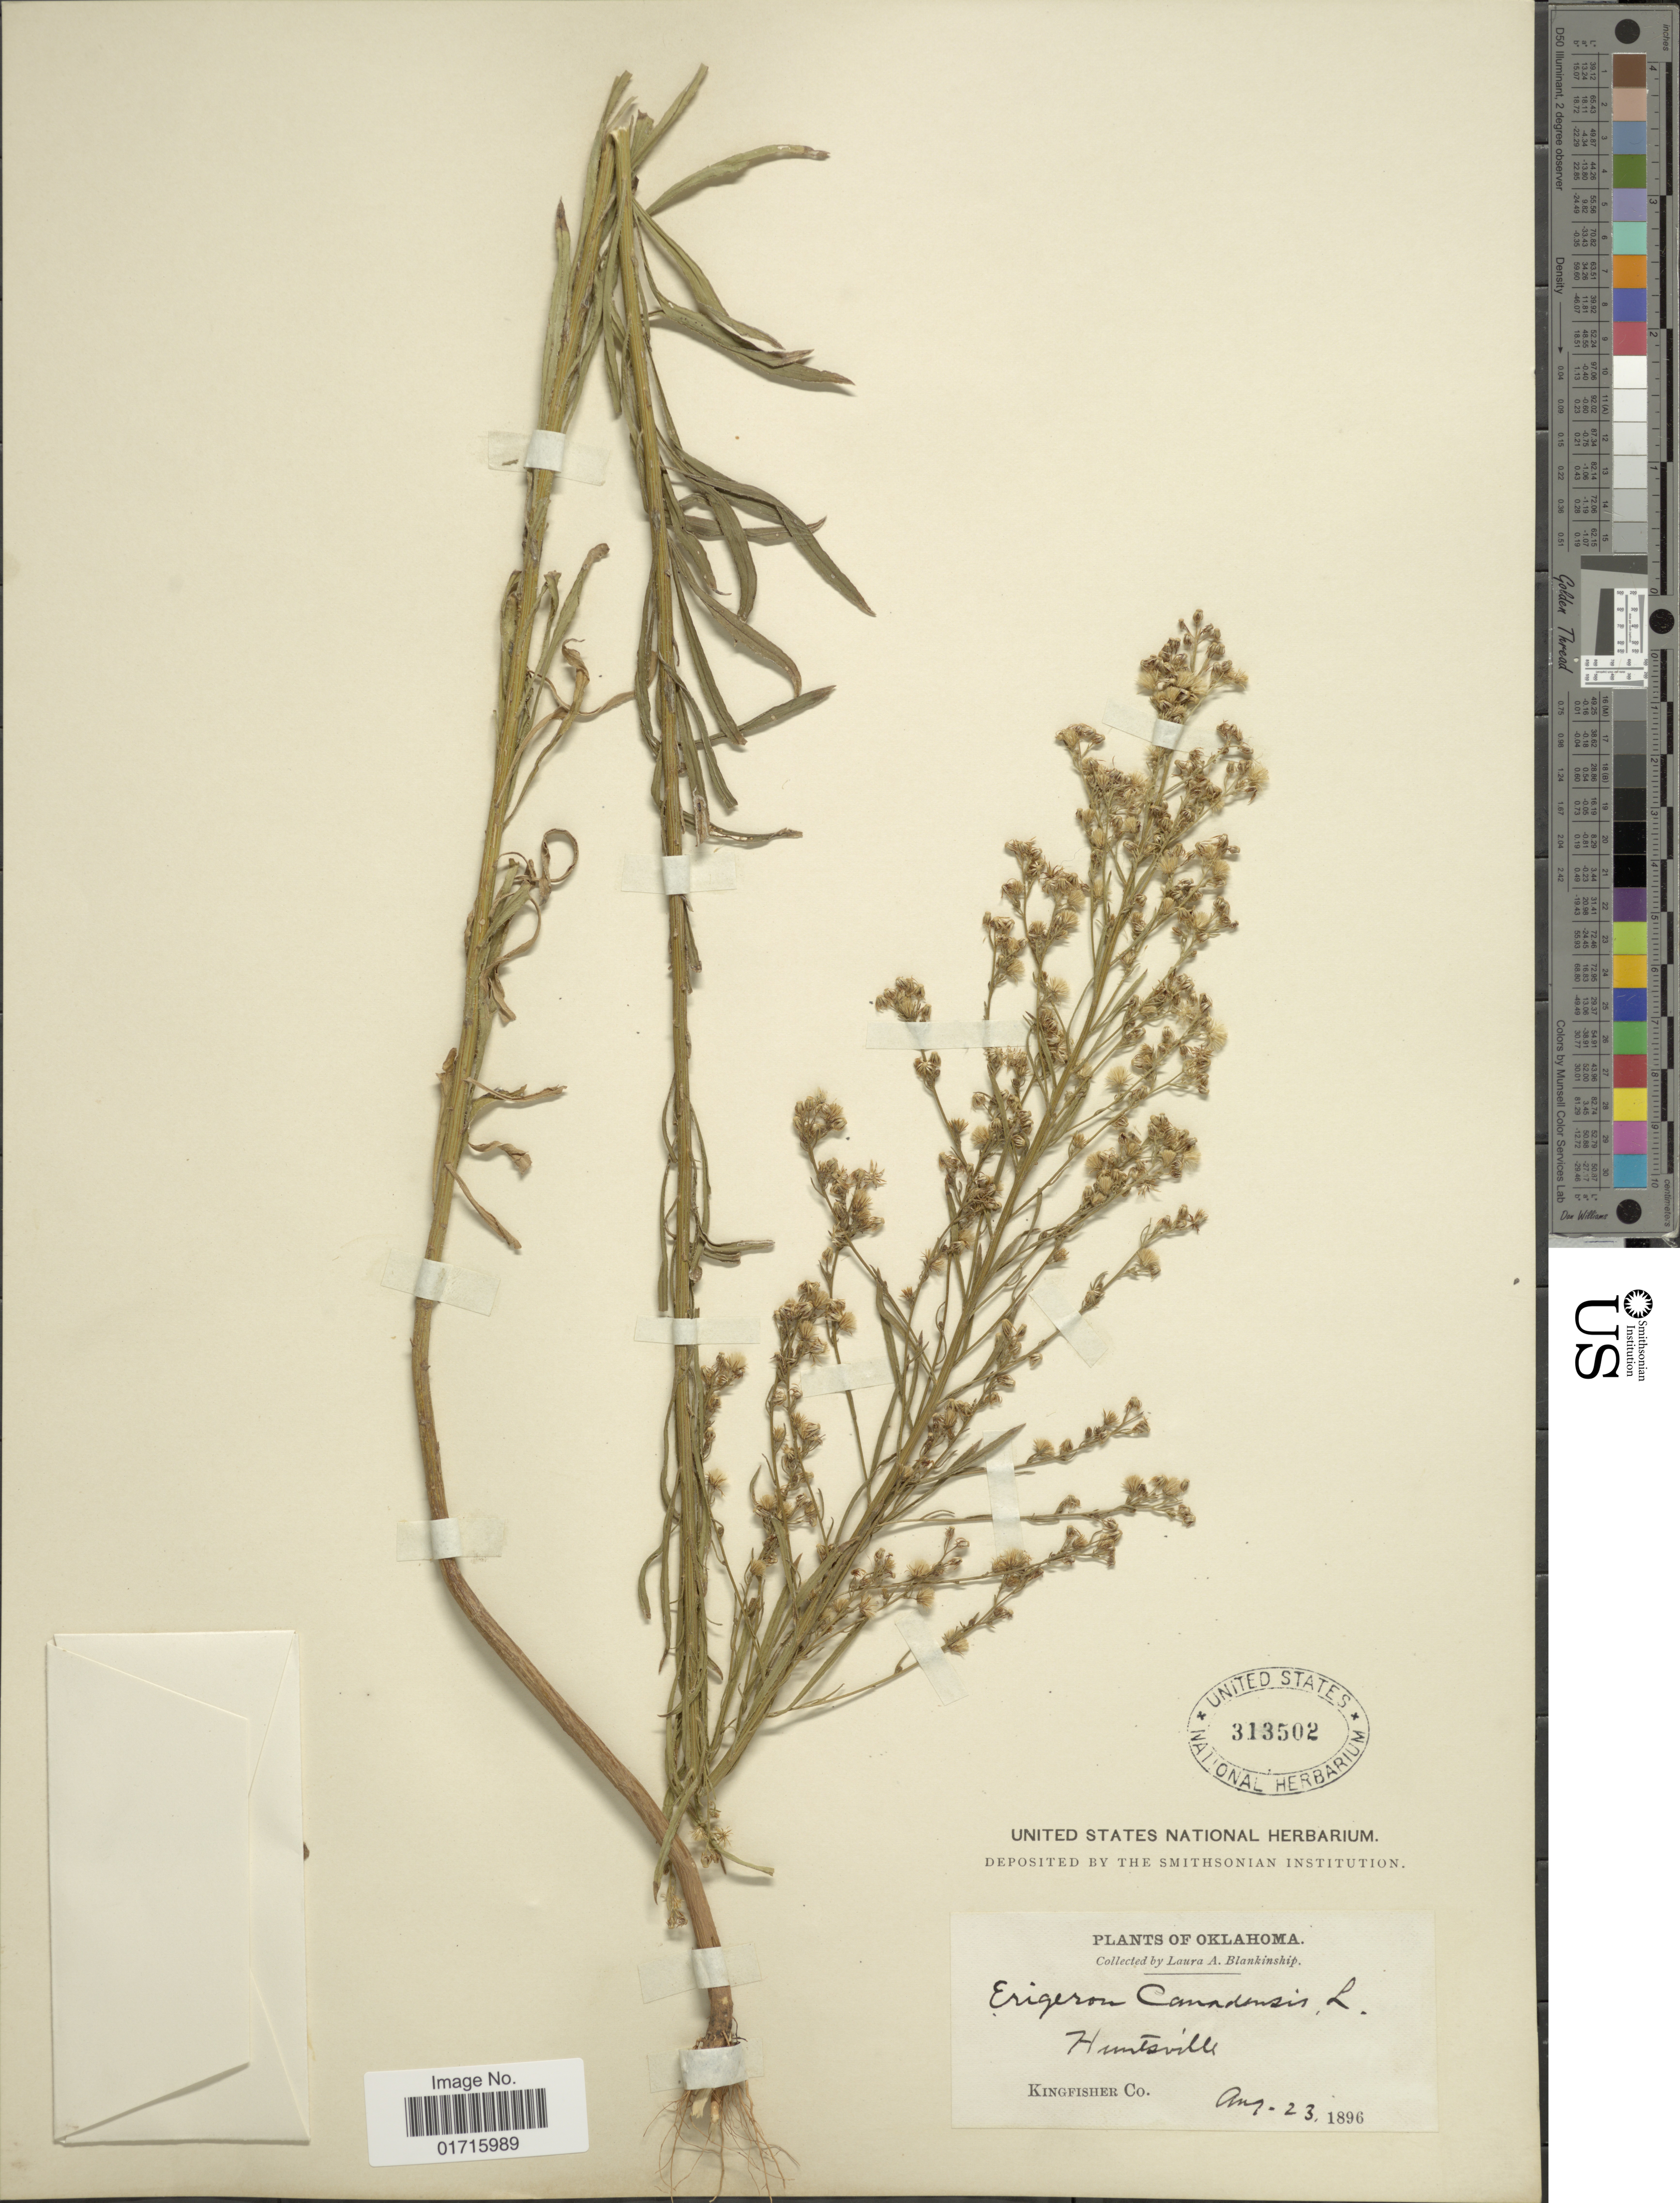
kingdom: Plantae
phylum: Tracheophyta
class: Magnoliopsida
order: Asterales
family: Asteraceae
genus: Conyza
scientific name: Conyza canadensis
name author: (L.) Cronq.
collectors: L. A. Blankinship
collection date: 1896-08-23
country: United States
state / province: Oklahoma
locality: Huntsville, Kingfisher Co.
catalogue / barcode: US 313502